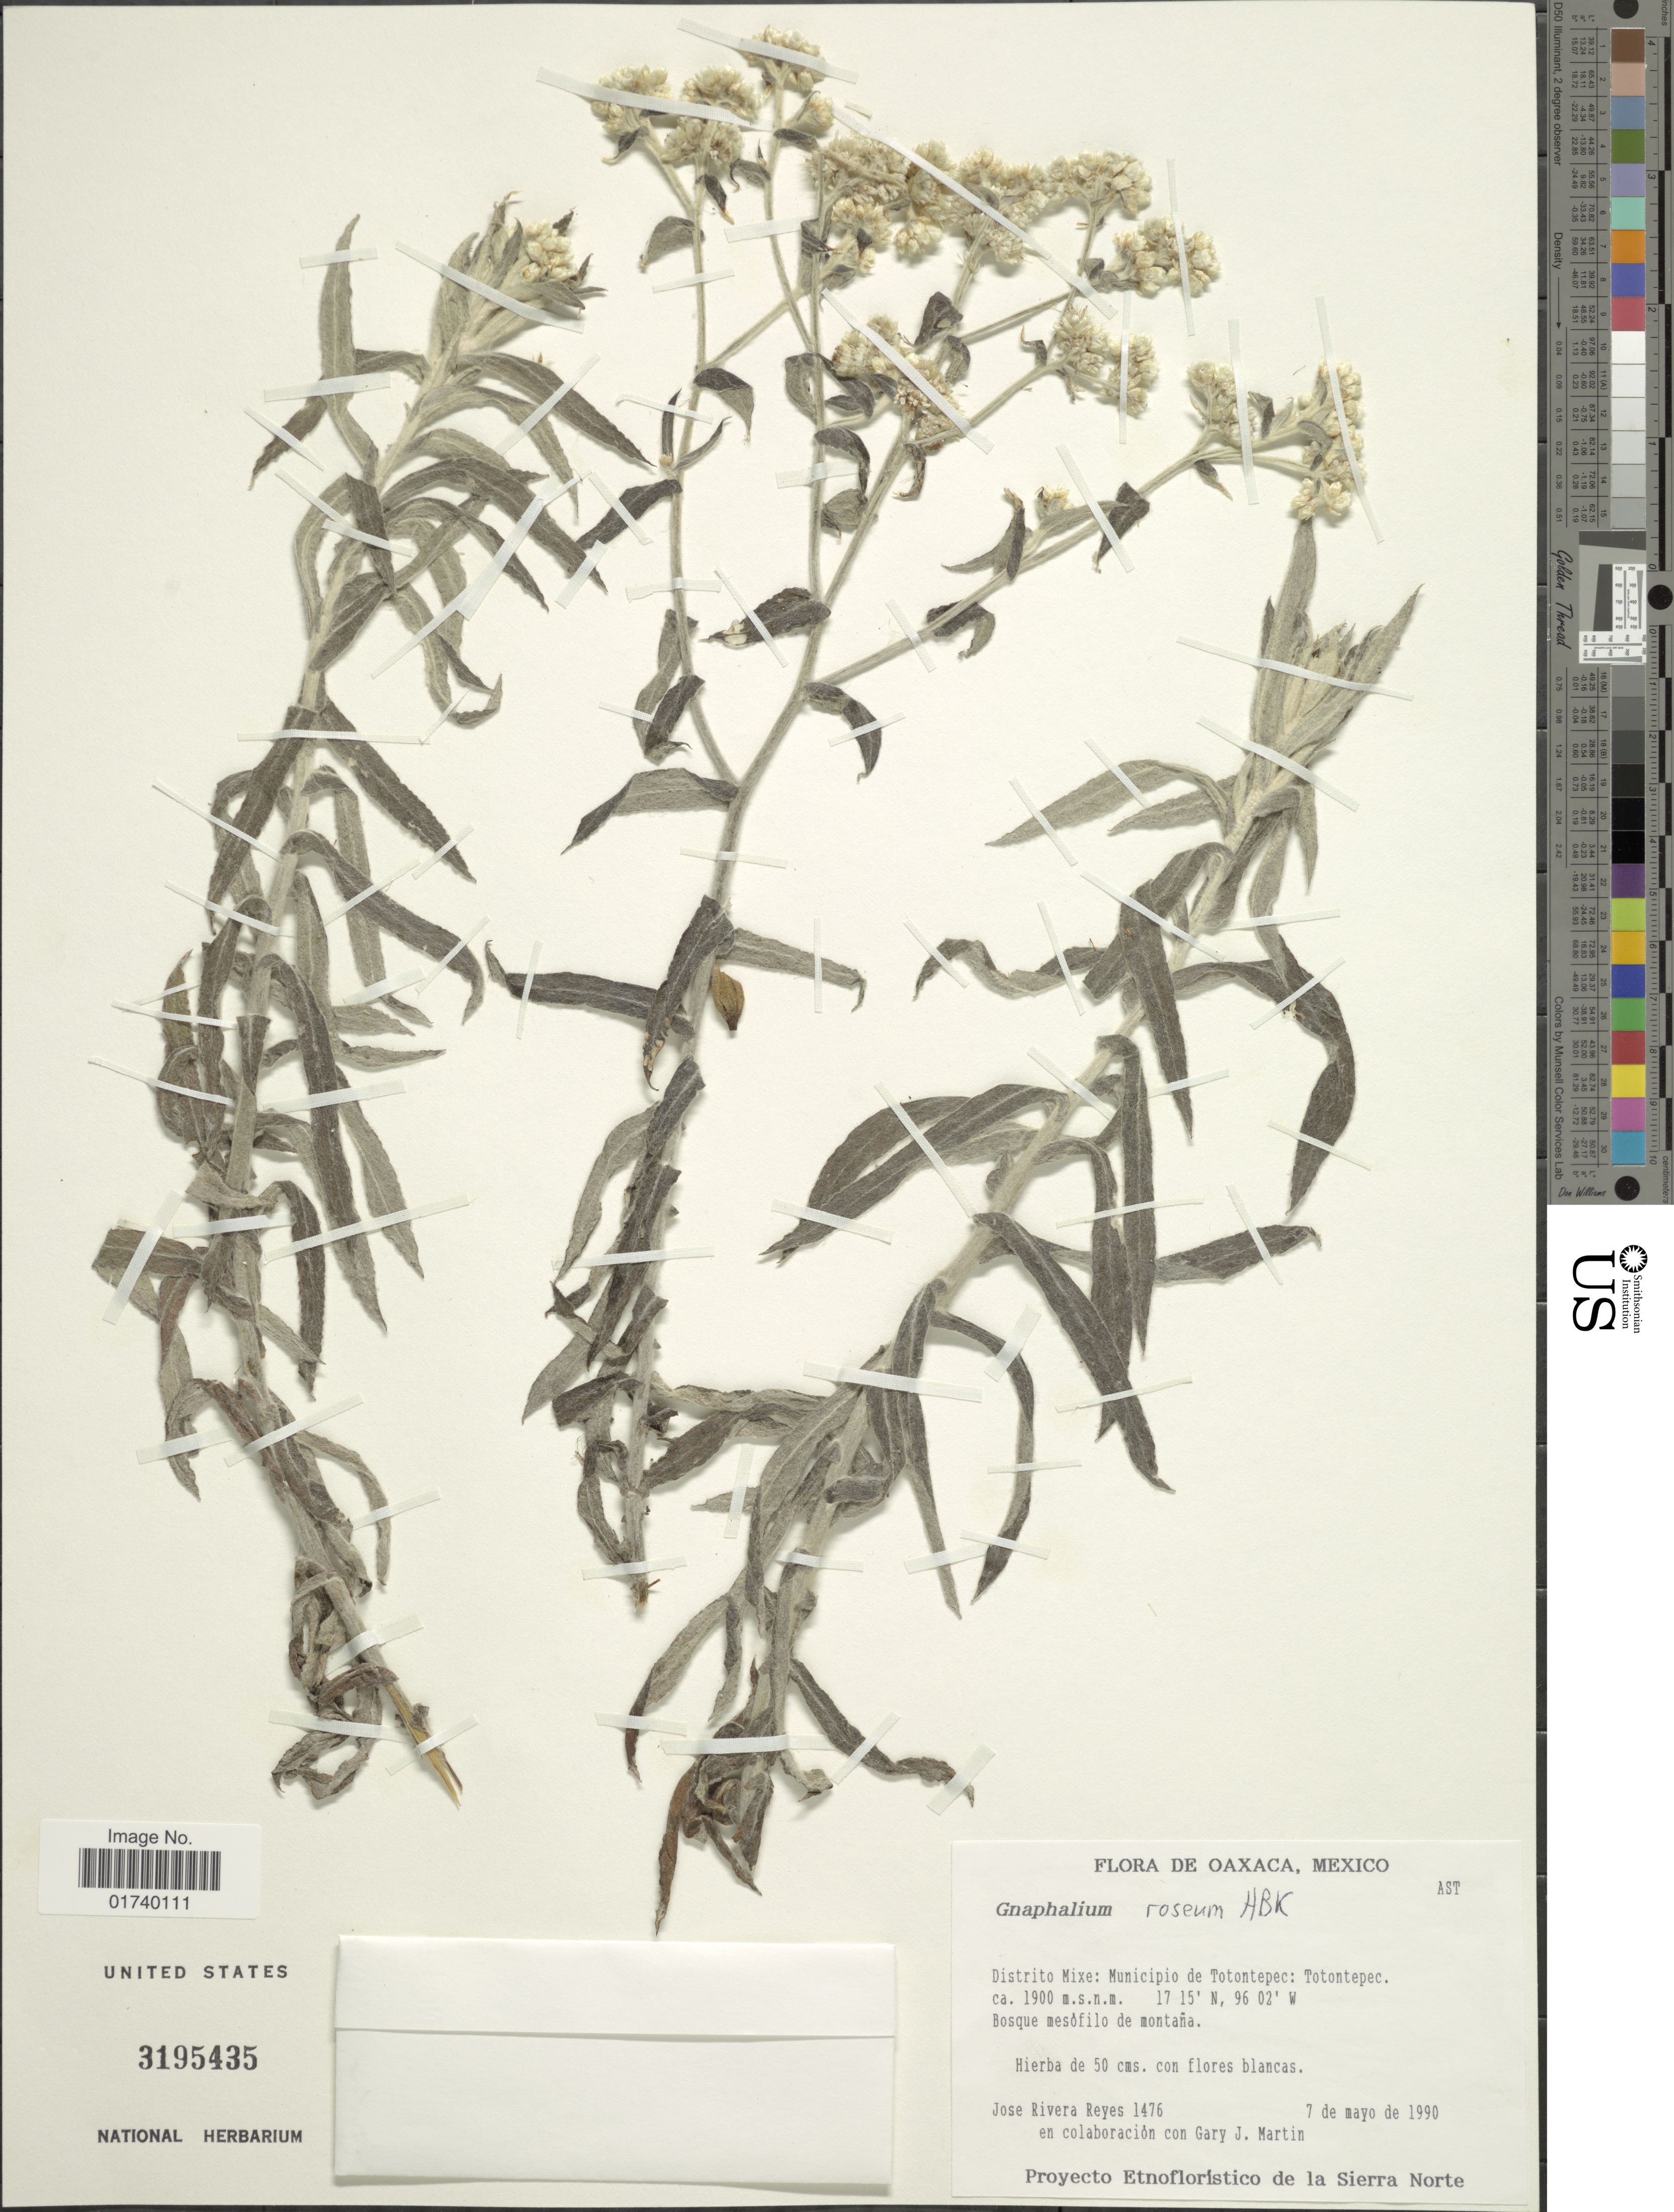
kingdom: Plantae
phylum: Tracheophyta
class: Magnoliopsida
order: Asterales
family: Asteraceae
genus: Pseudognaphalium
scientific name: Pseudognaphalium roseum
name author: (Kunth) Anderb.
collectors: J. Reyes & G. J. Martin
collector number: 1476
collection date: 1990-05-07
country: Mexico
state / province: Oaxaca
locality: Distrito Mixe: Municipio de Tototepec: Tepitongo.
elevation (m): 1900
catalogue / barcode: US 3195435